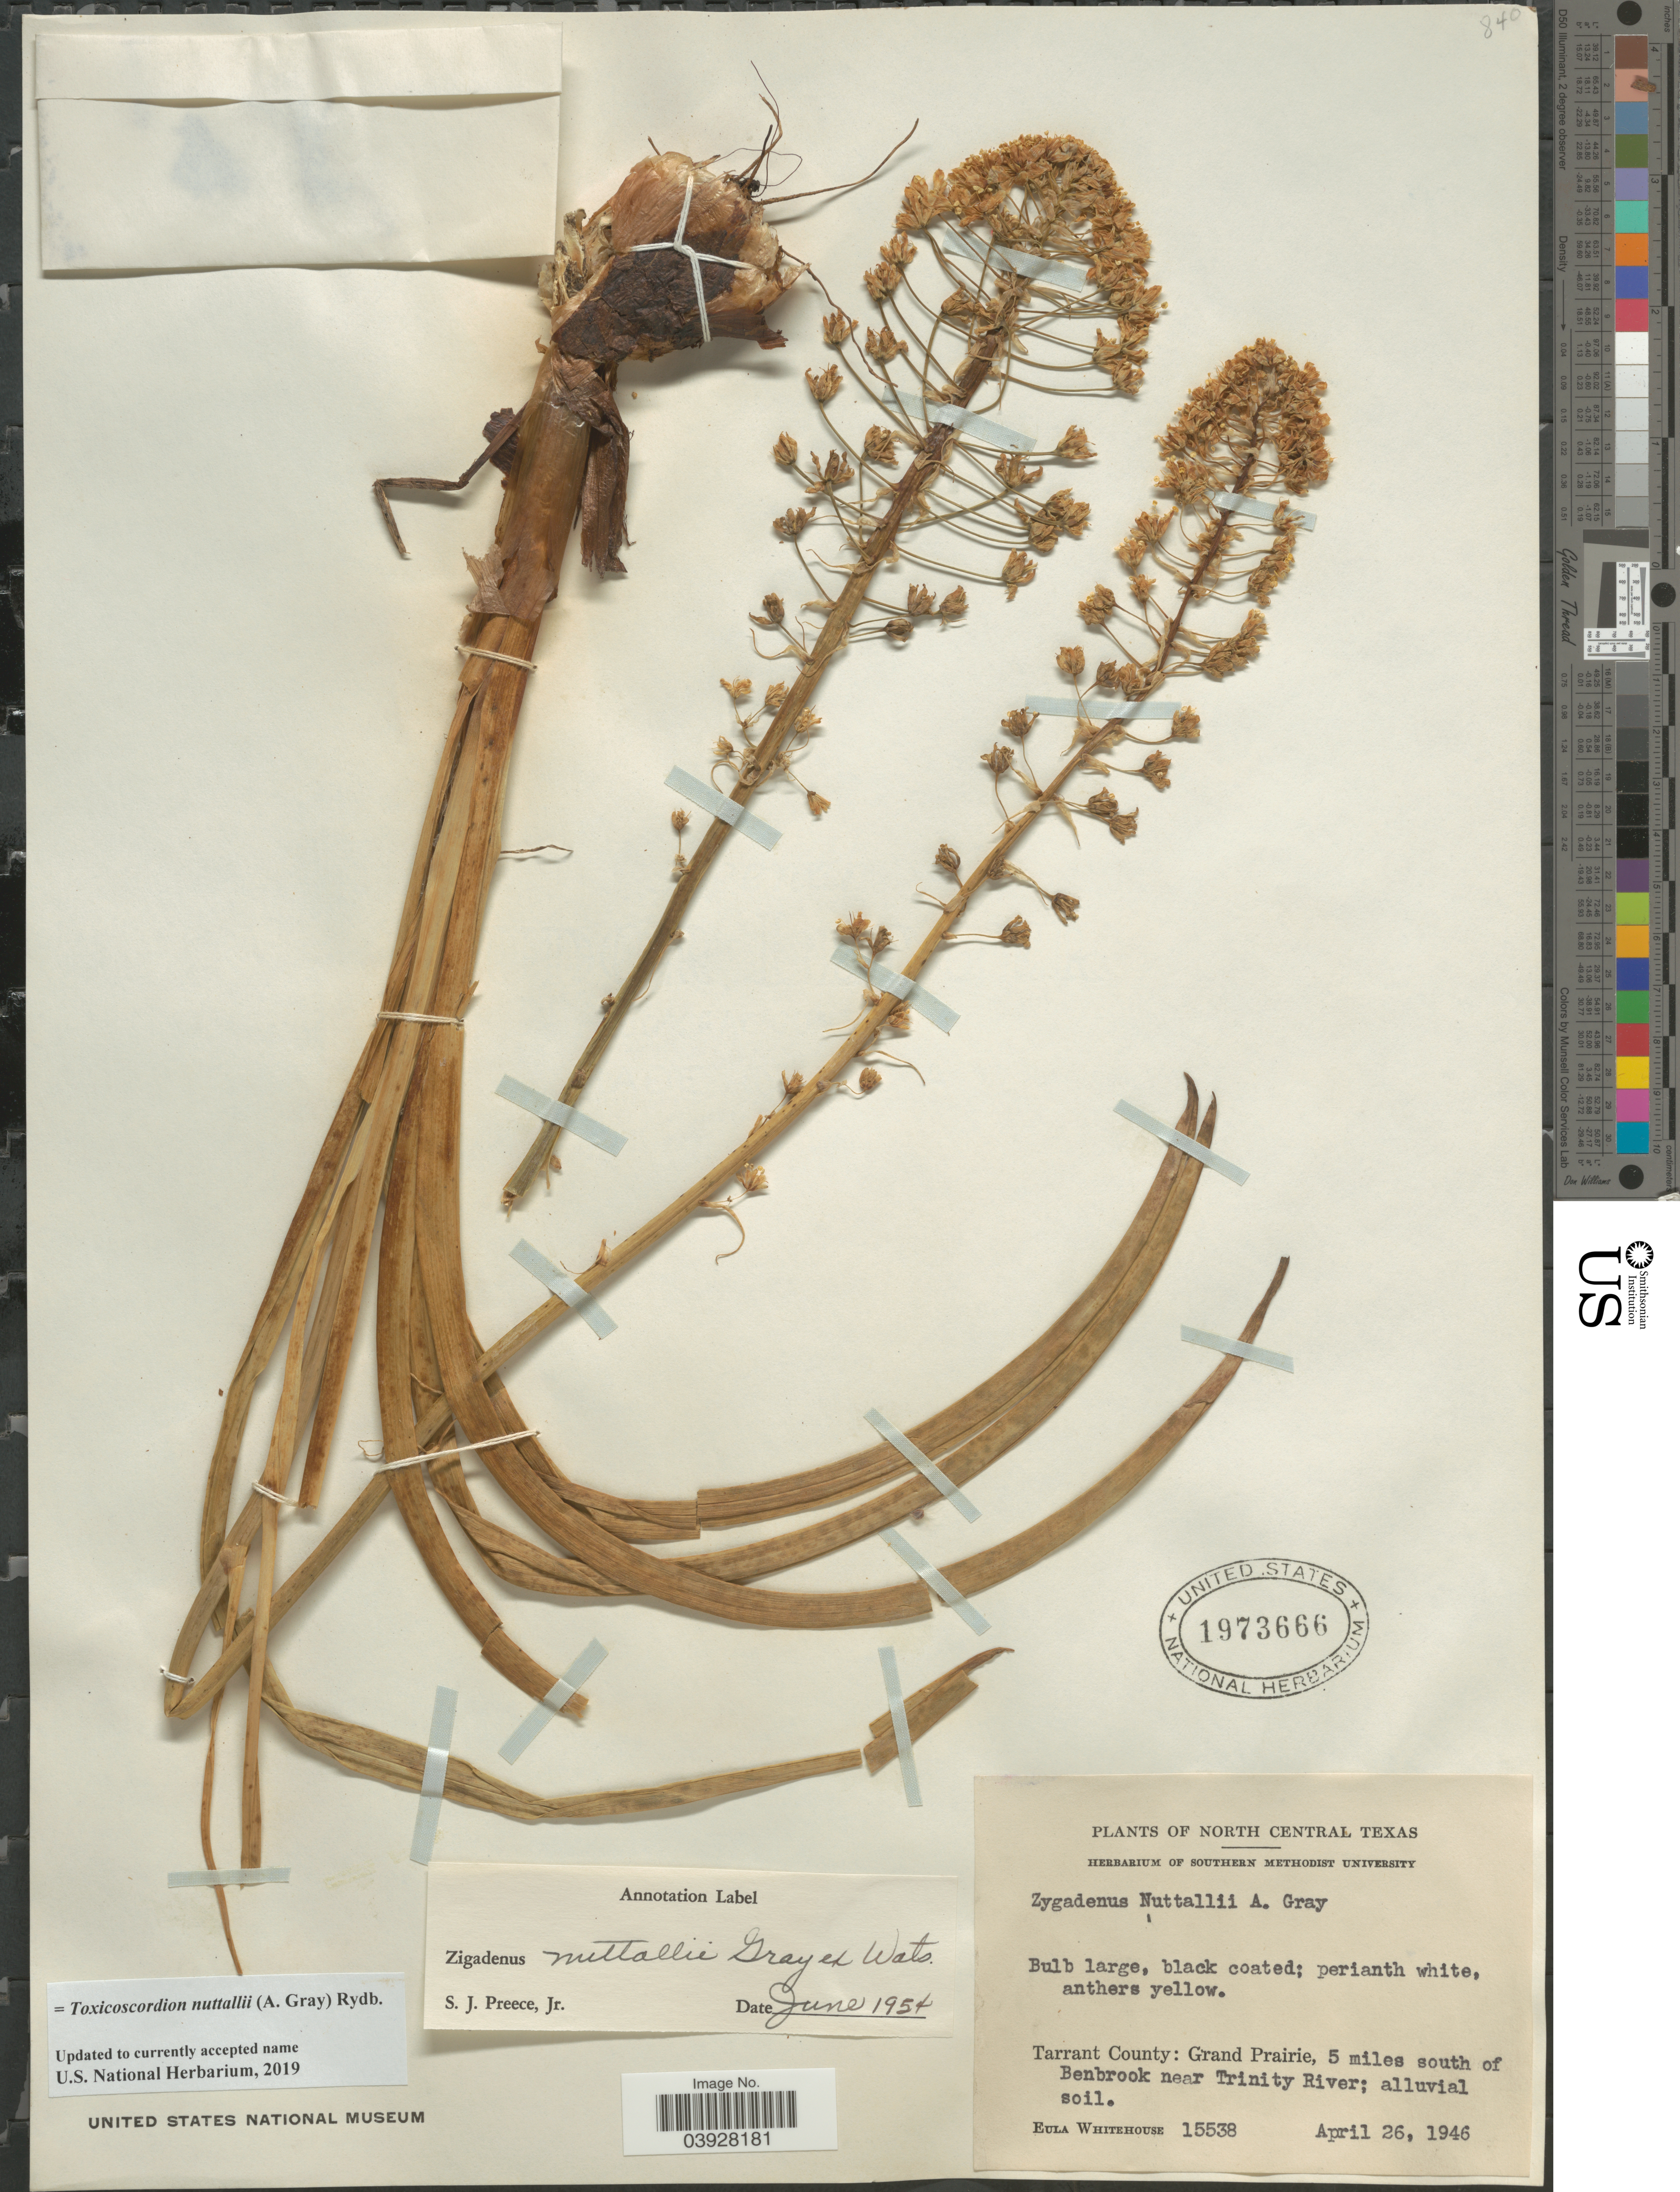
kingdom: Plantae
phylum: Tracheophyta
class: Liliopsida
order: Liliales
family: Melanthiaceae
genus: Toxicoscordion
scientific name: Toxicoscordion nuttallii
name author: (A. Gray) Rydb.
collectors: E. Whitehouse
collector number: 15538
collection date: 1946-04-26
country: United States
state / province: Texas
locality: North Central Texas. Tarrant County: Grand Prairie, 5 miles south of Benbrook near Trinity River.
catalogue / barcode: US 1973666